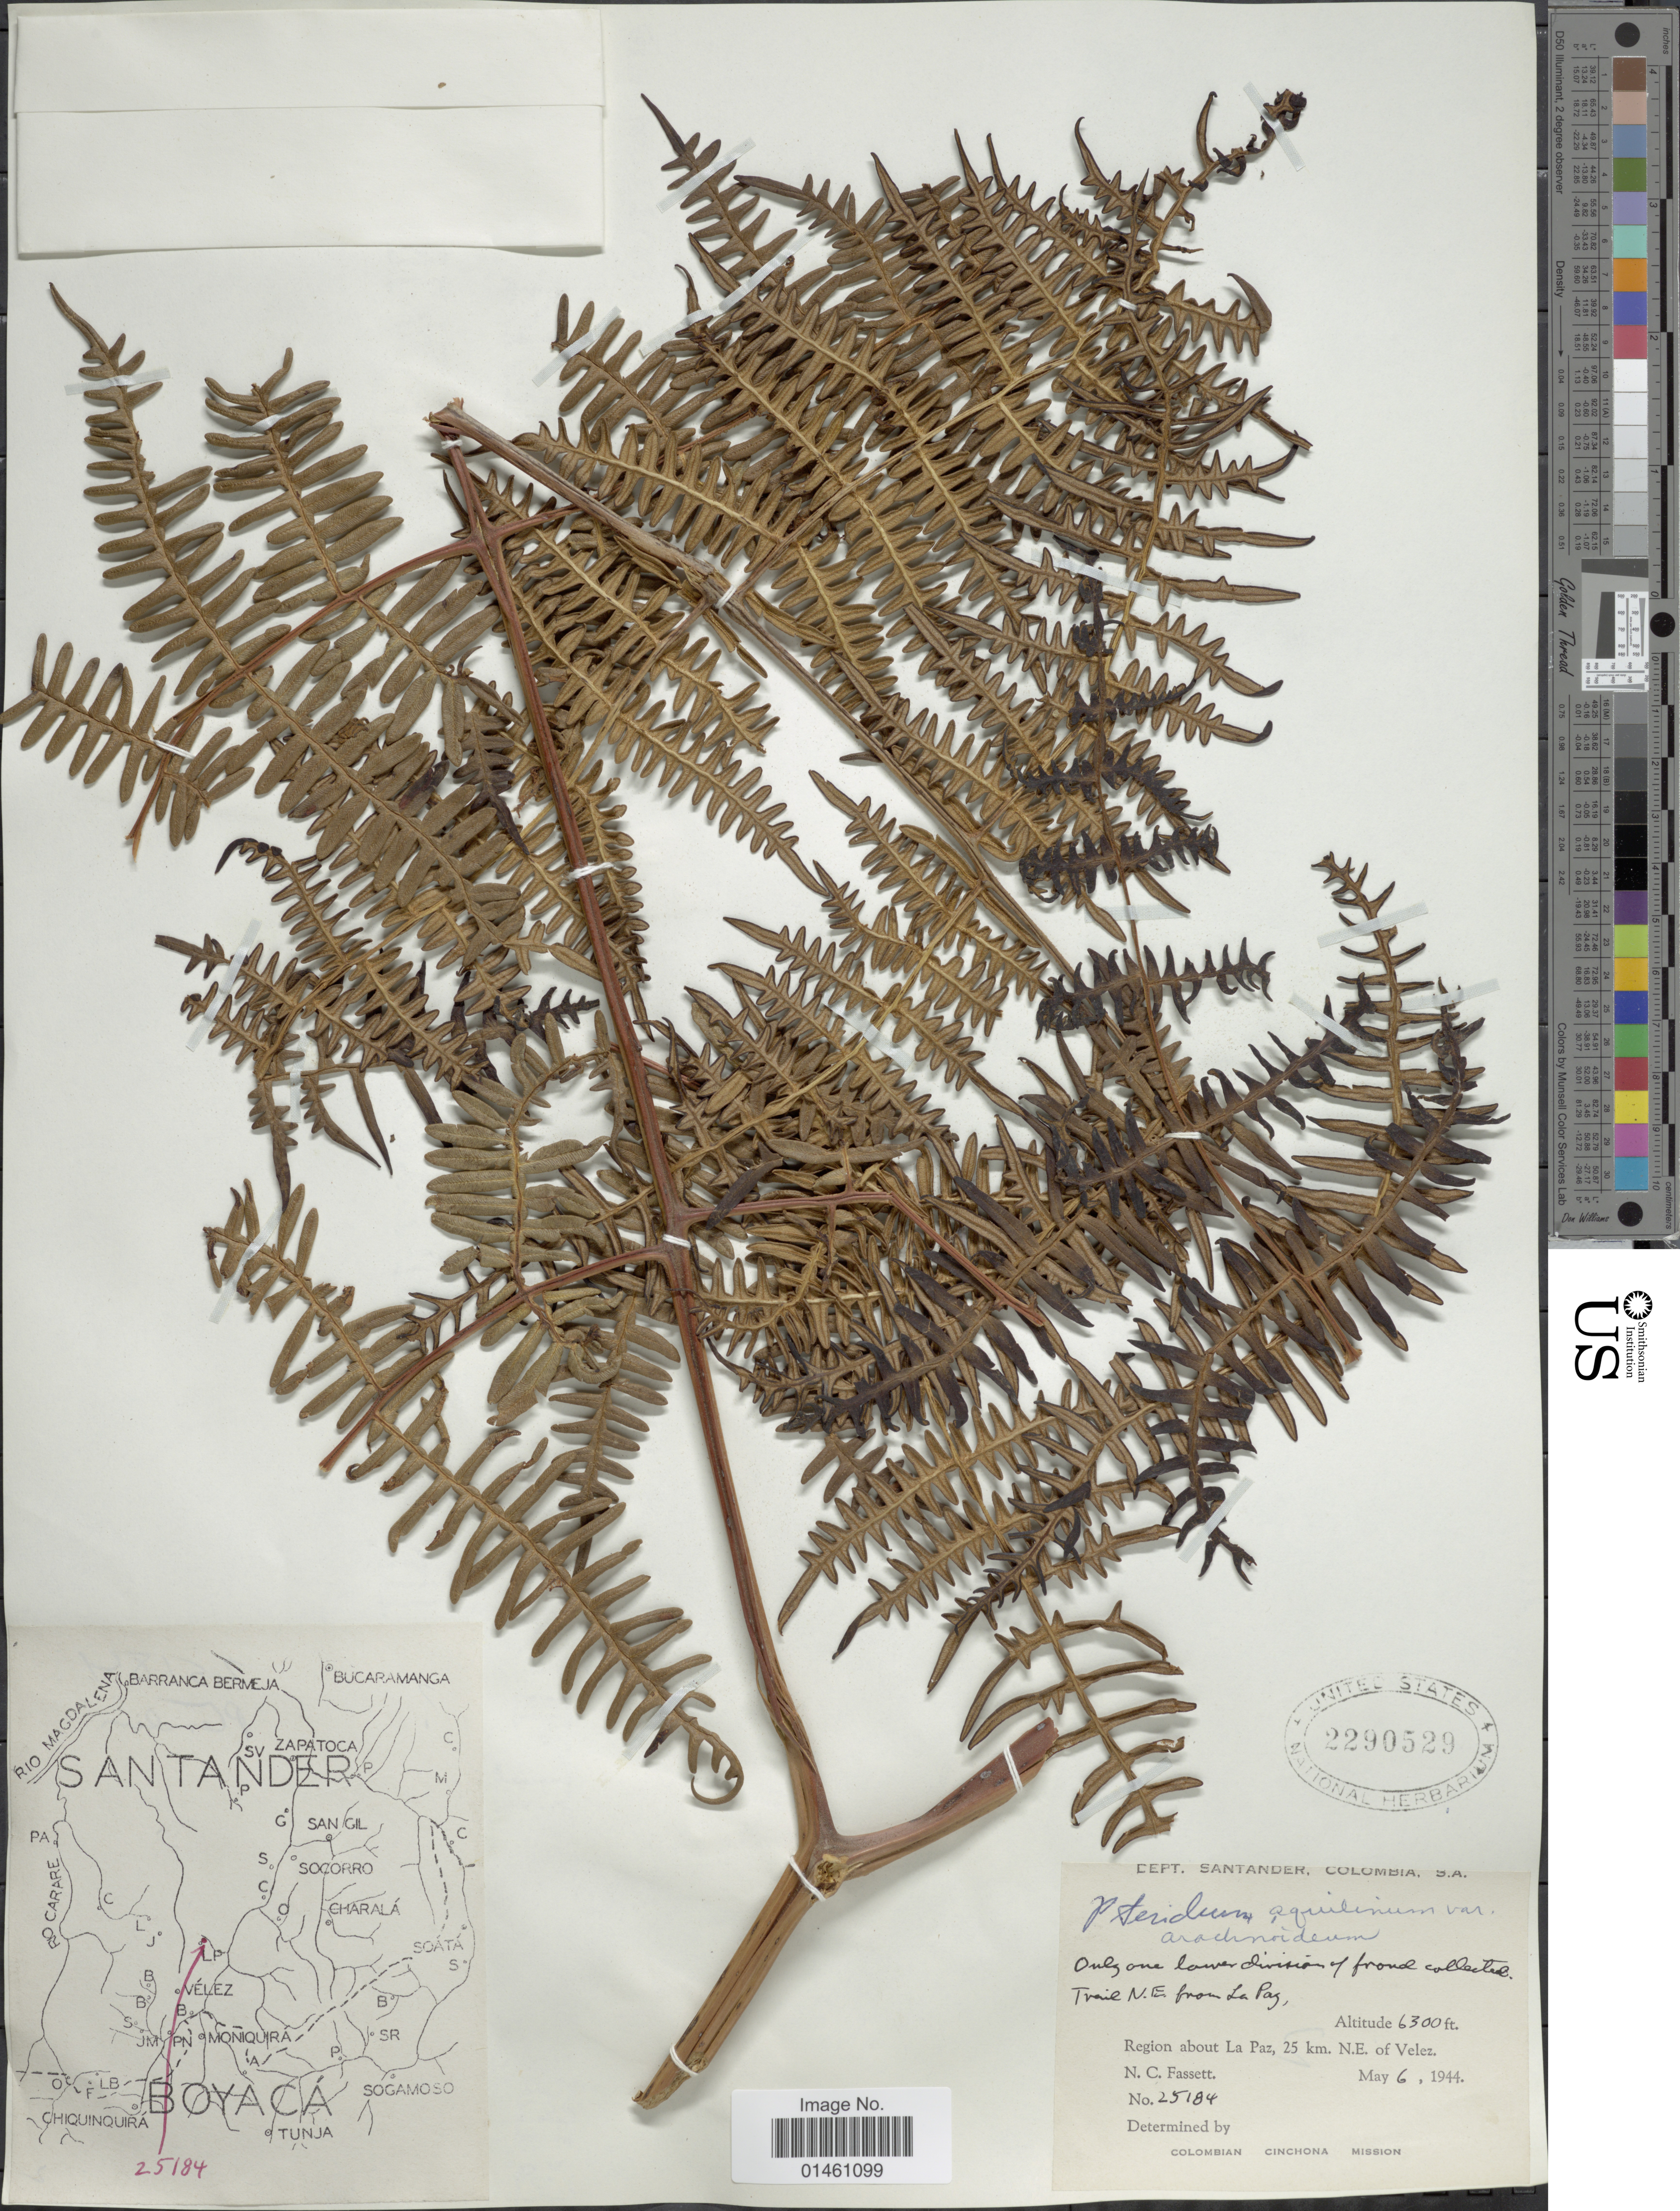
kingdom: Plantae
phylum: Tracheophyta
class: Polypodiopsida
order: Polypodiales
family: Dennstaedtiaceae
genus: Pteridium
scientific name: Pteridium aquilinum var. arachnoideum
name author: (Kaulf.) Herter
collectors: N. C. Fassett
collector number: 25184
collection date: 1944-05-06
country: Colombia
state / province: Santander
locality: Region about La Paz, 25 km. N.E. of Velez, Trail N.E. from La Paz.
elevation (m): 1920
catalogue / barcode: US 2290529